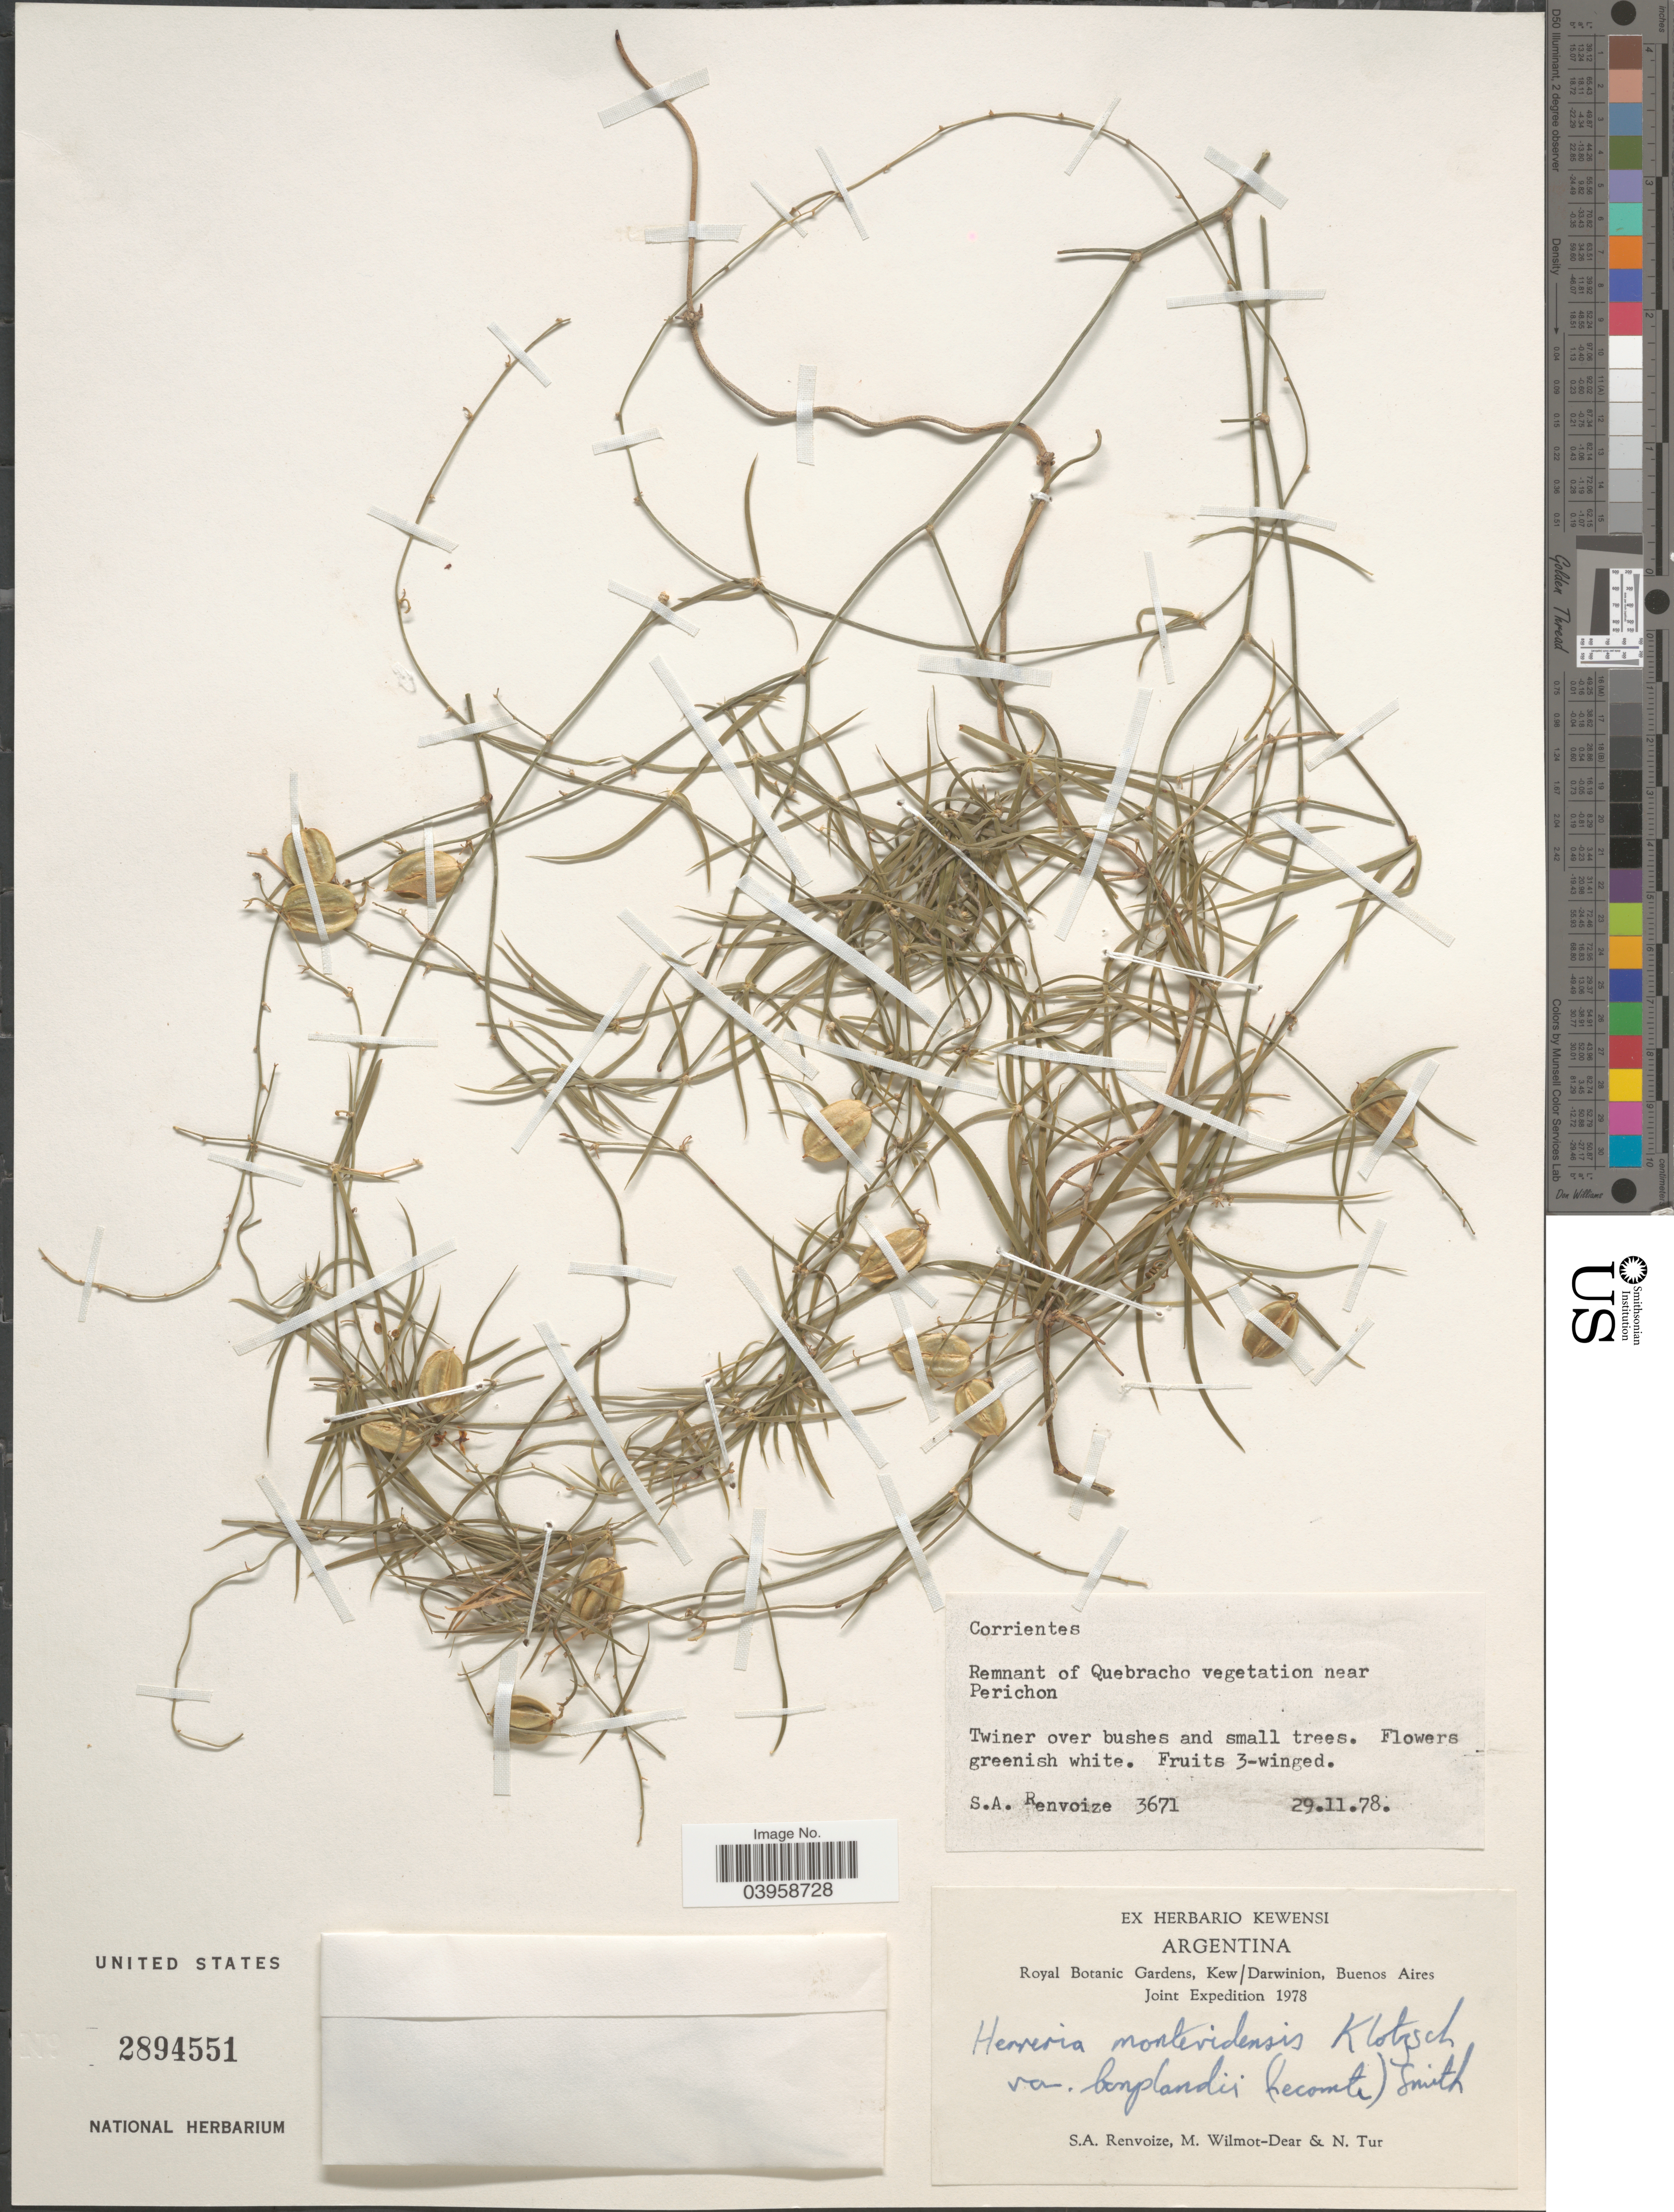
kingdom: Plantae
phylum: Tracheophyta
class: Liliopsida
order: Asparagales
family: Asparagaceae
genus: Herreria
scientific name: Herreria montevidensis var. bonplandii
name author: L.B. Sm.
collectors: S. A. Renvoize, M. Wilmot-Dear & N. Tur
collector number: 3671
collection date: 1978-11-29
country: Argentina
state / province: Corrientes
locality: Remnant of Quebracho vegetation near Perichon.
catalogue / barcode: US 2894551